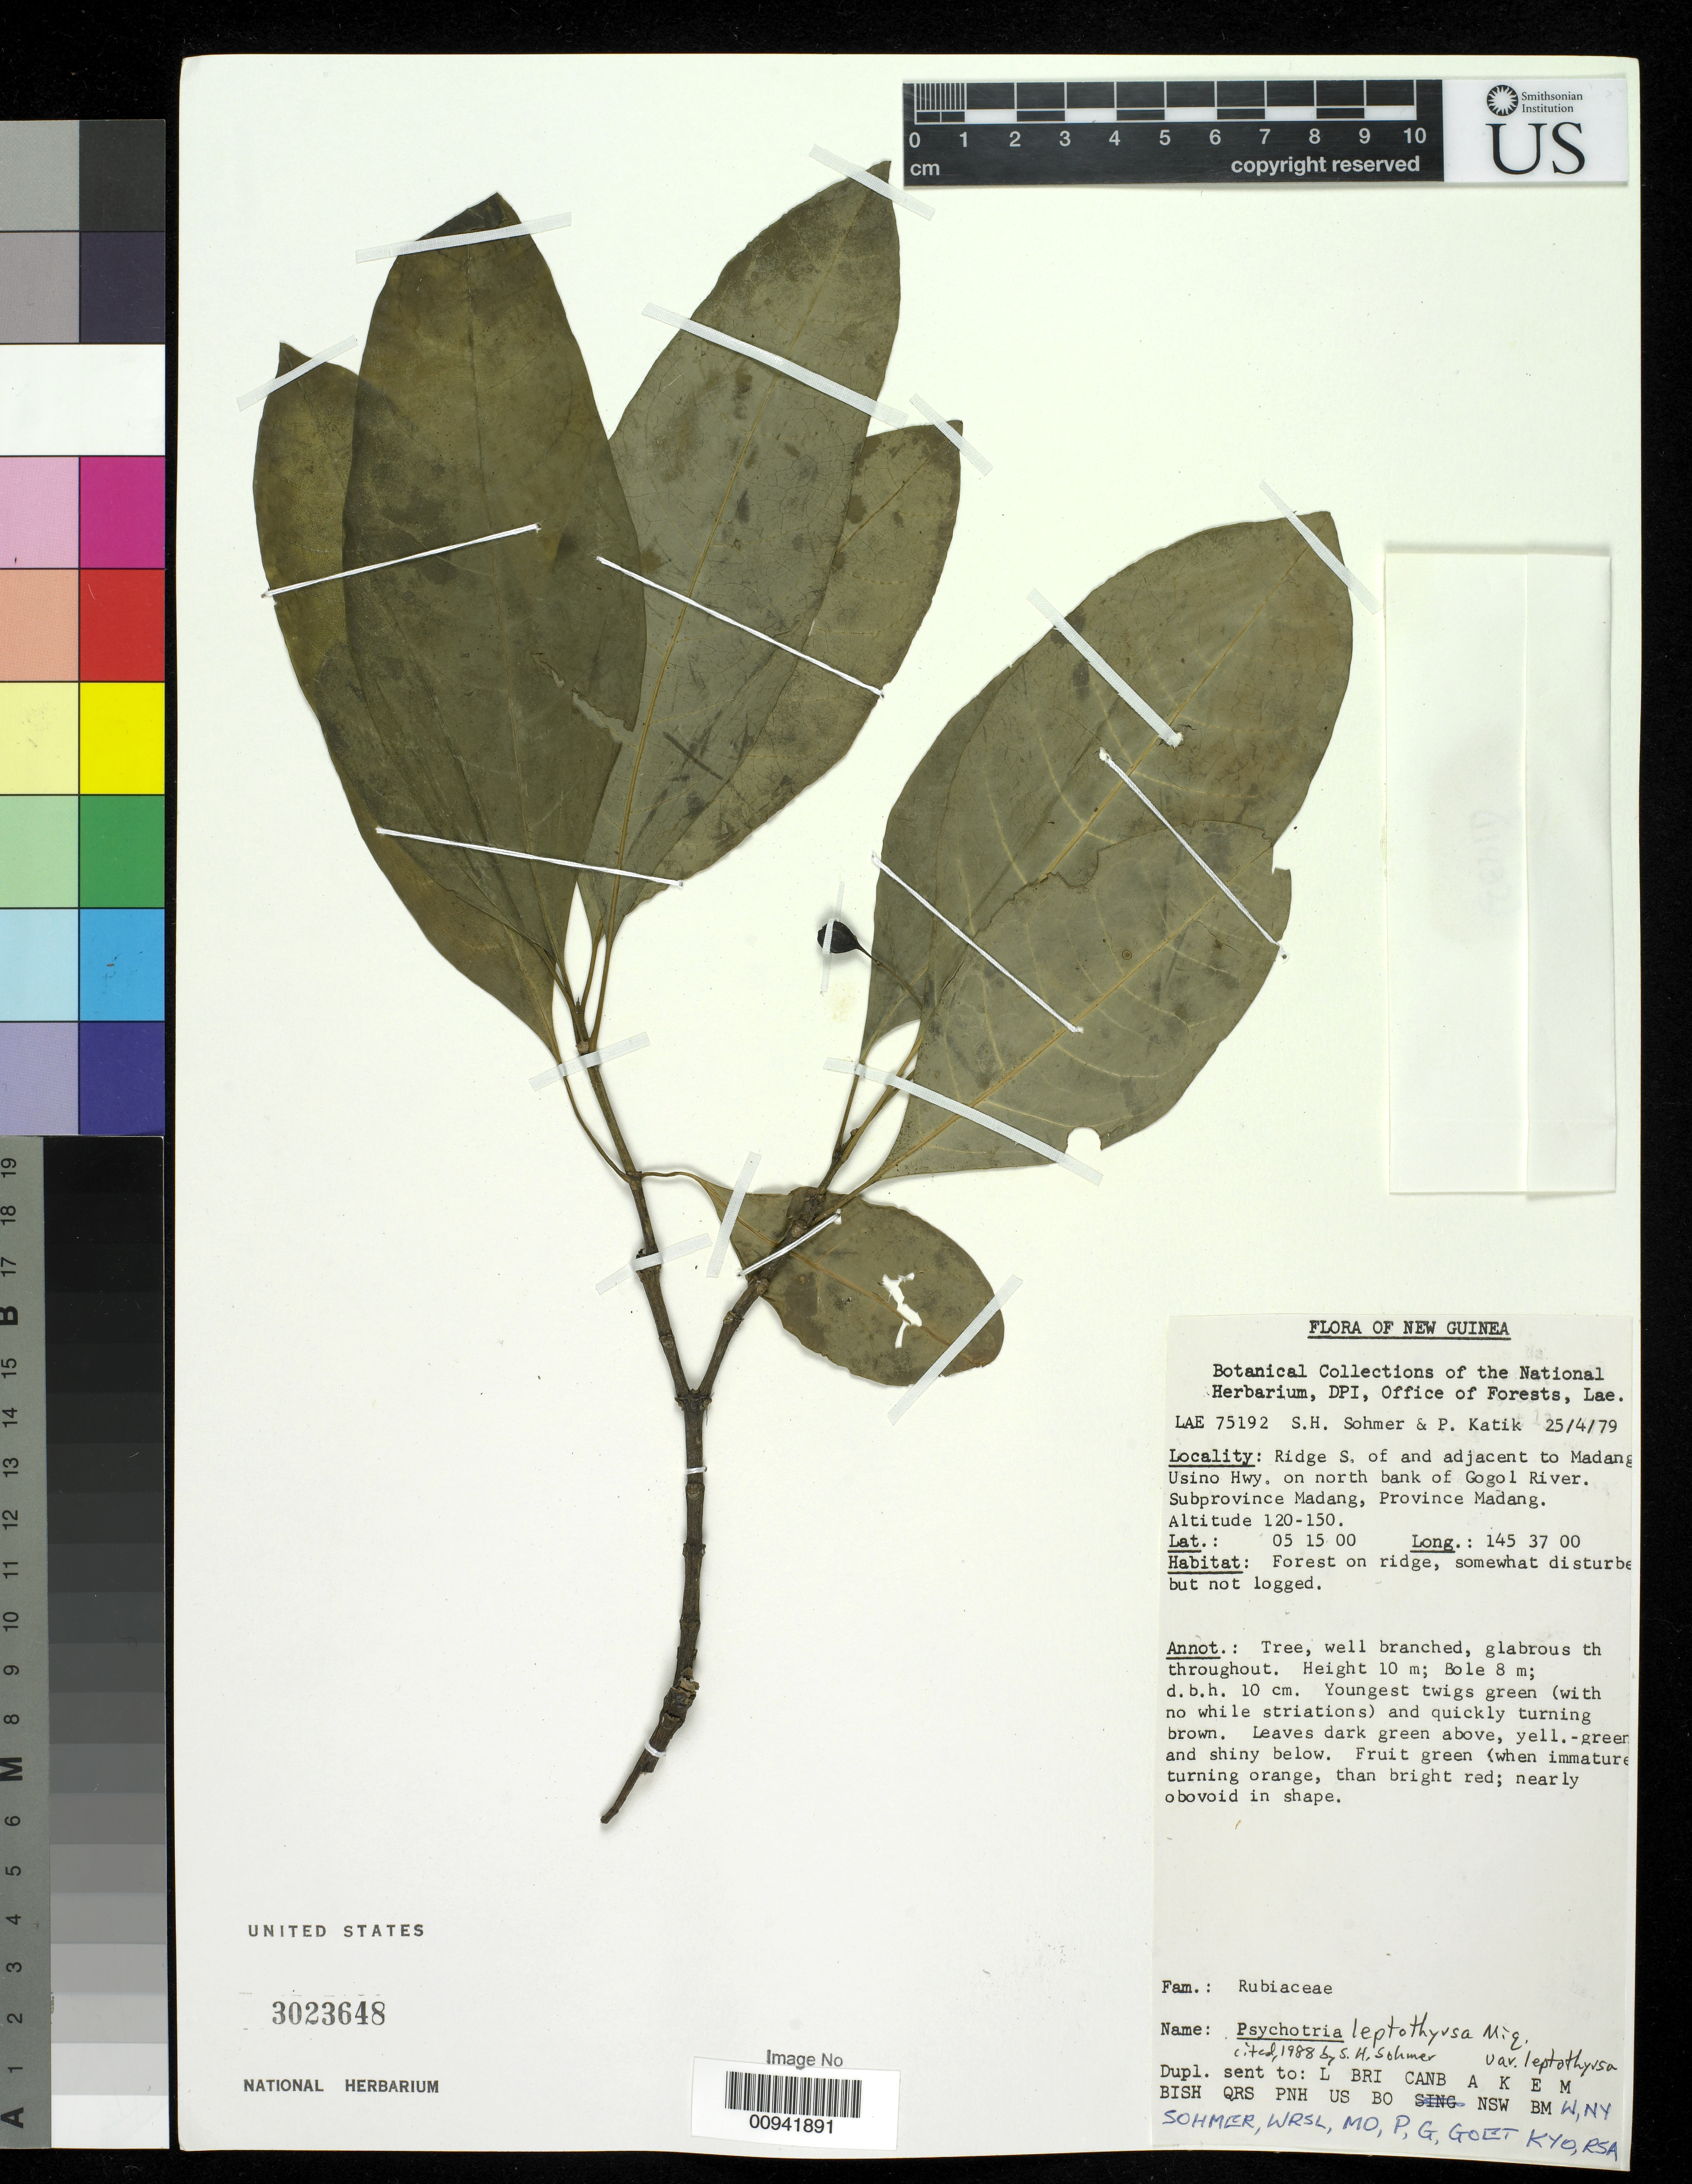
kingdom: Plantae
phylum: Tracheophyta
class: Magnoliopsida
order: Gentianales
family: Rubiaceae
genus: Psychotria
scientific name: Psychotria leptothyrsa var. leptothyrsa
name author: Miq.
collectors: S. H. Sohmer & P. Katik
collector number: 75192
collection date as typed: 25 Apr 1979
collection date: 1979-04-25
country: Papua New Guinea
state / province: Madang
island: New Guinea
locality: Ridge S. of and adjacent to Madang Usino Hwy. on north bank of Gogol River. Subprovince Madang, Province Madang.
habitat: Forest on ridge, somewhat disturbed but not logged.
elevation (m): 120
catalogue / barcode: US 3023648